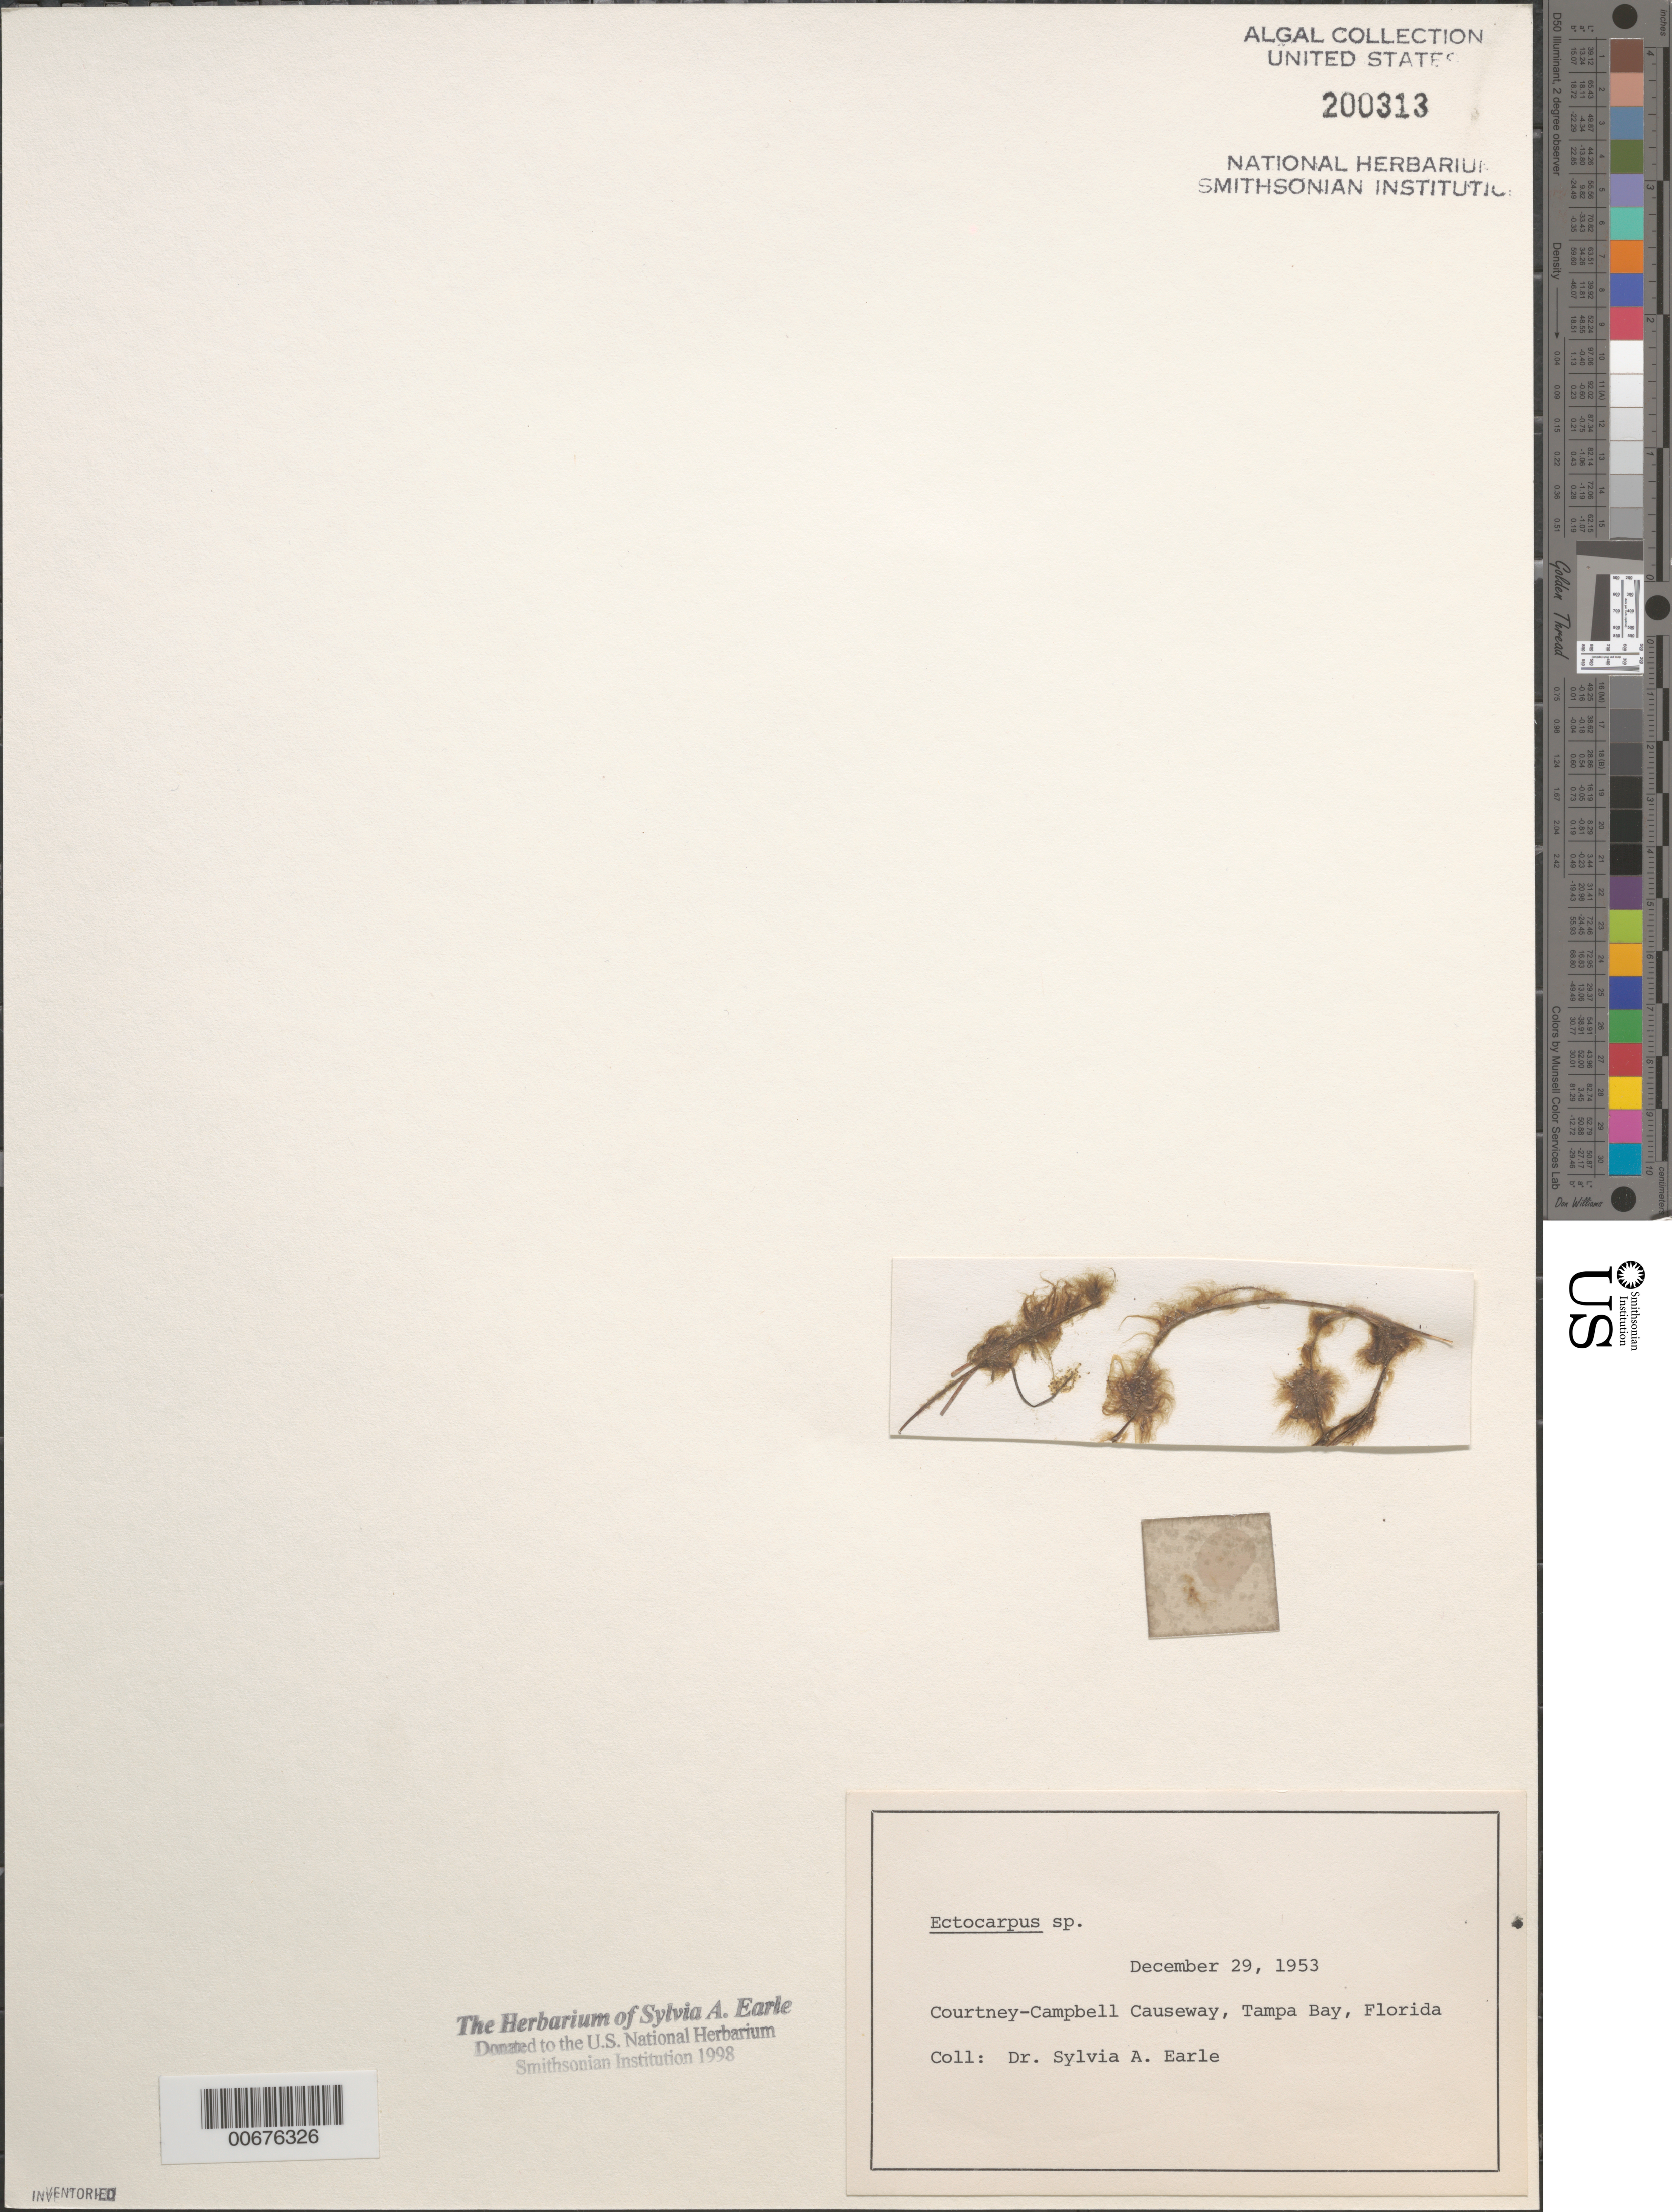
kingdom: Chromista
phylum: Ochrophyta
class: Phaeophyceae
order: Ectocarpales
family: Ectocarpaceae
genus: Ectocarpus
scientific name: Ectocarpus sp.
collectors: S. A. Earle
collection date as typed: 29 Dec 1953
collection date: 1953-12-29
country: United States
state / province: Florida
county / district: Hillsborough County / Pinellas County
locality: Courtney-Campbell Causeway, Tampa Bay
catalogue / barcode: US 200313